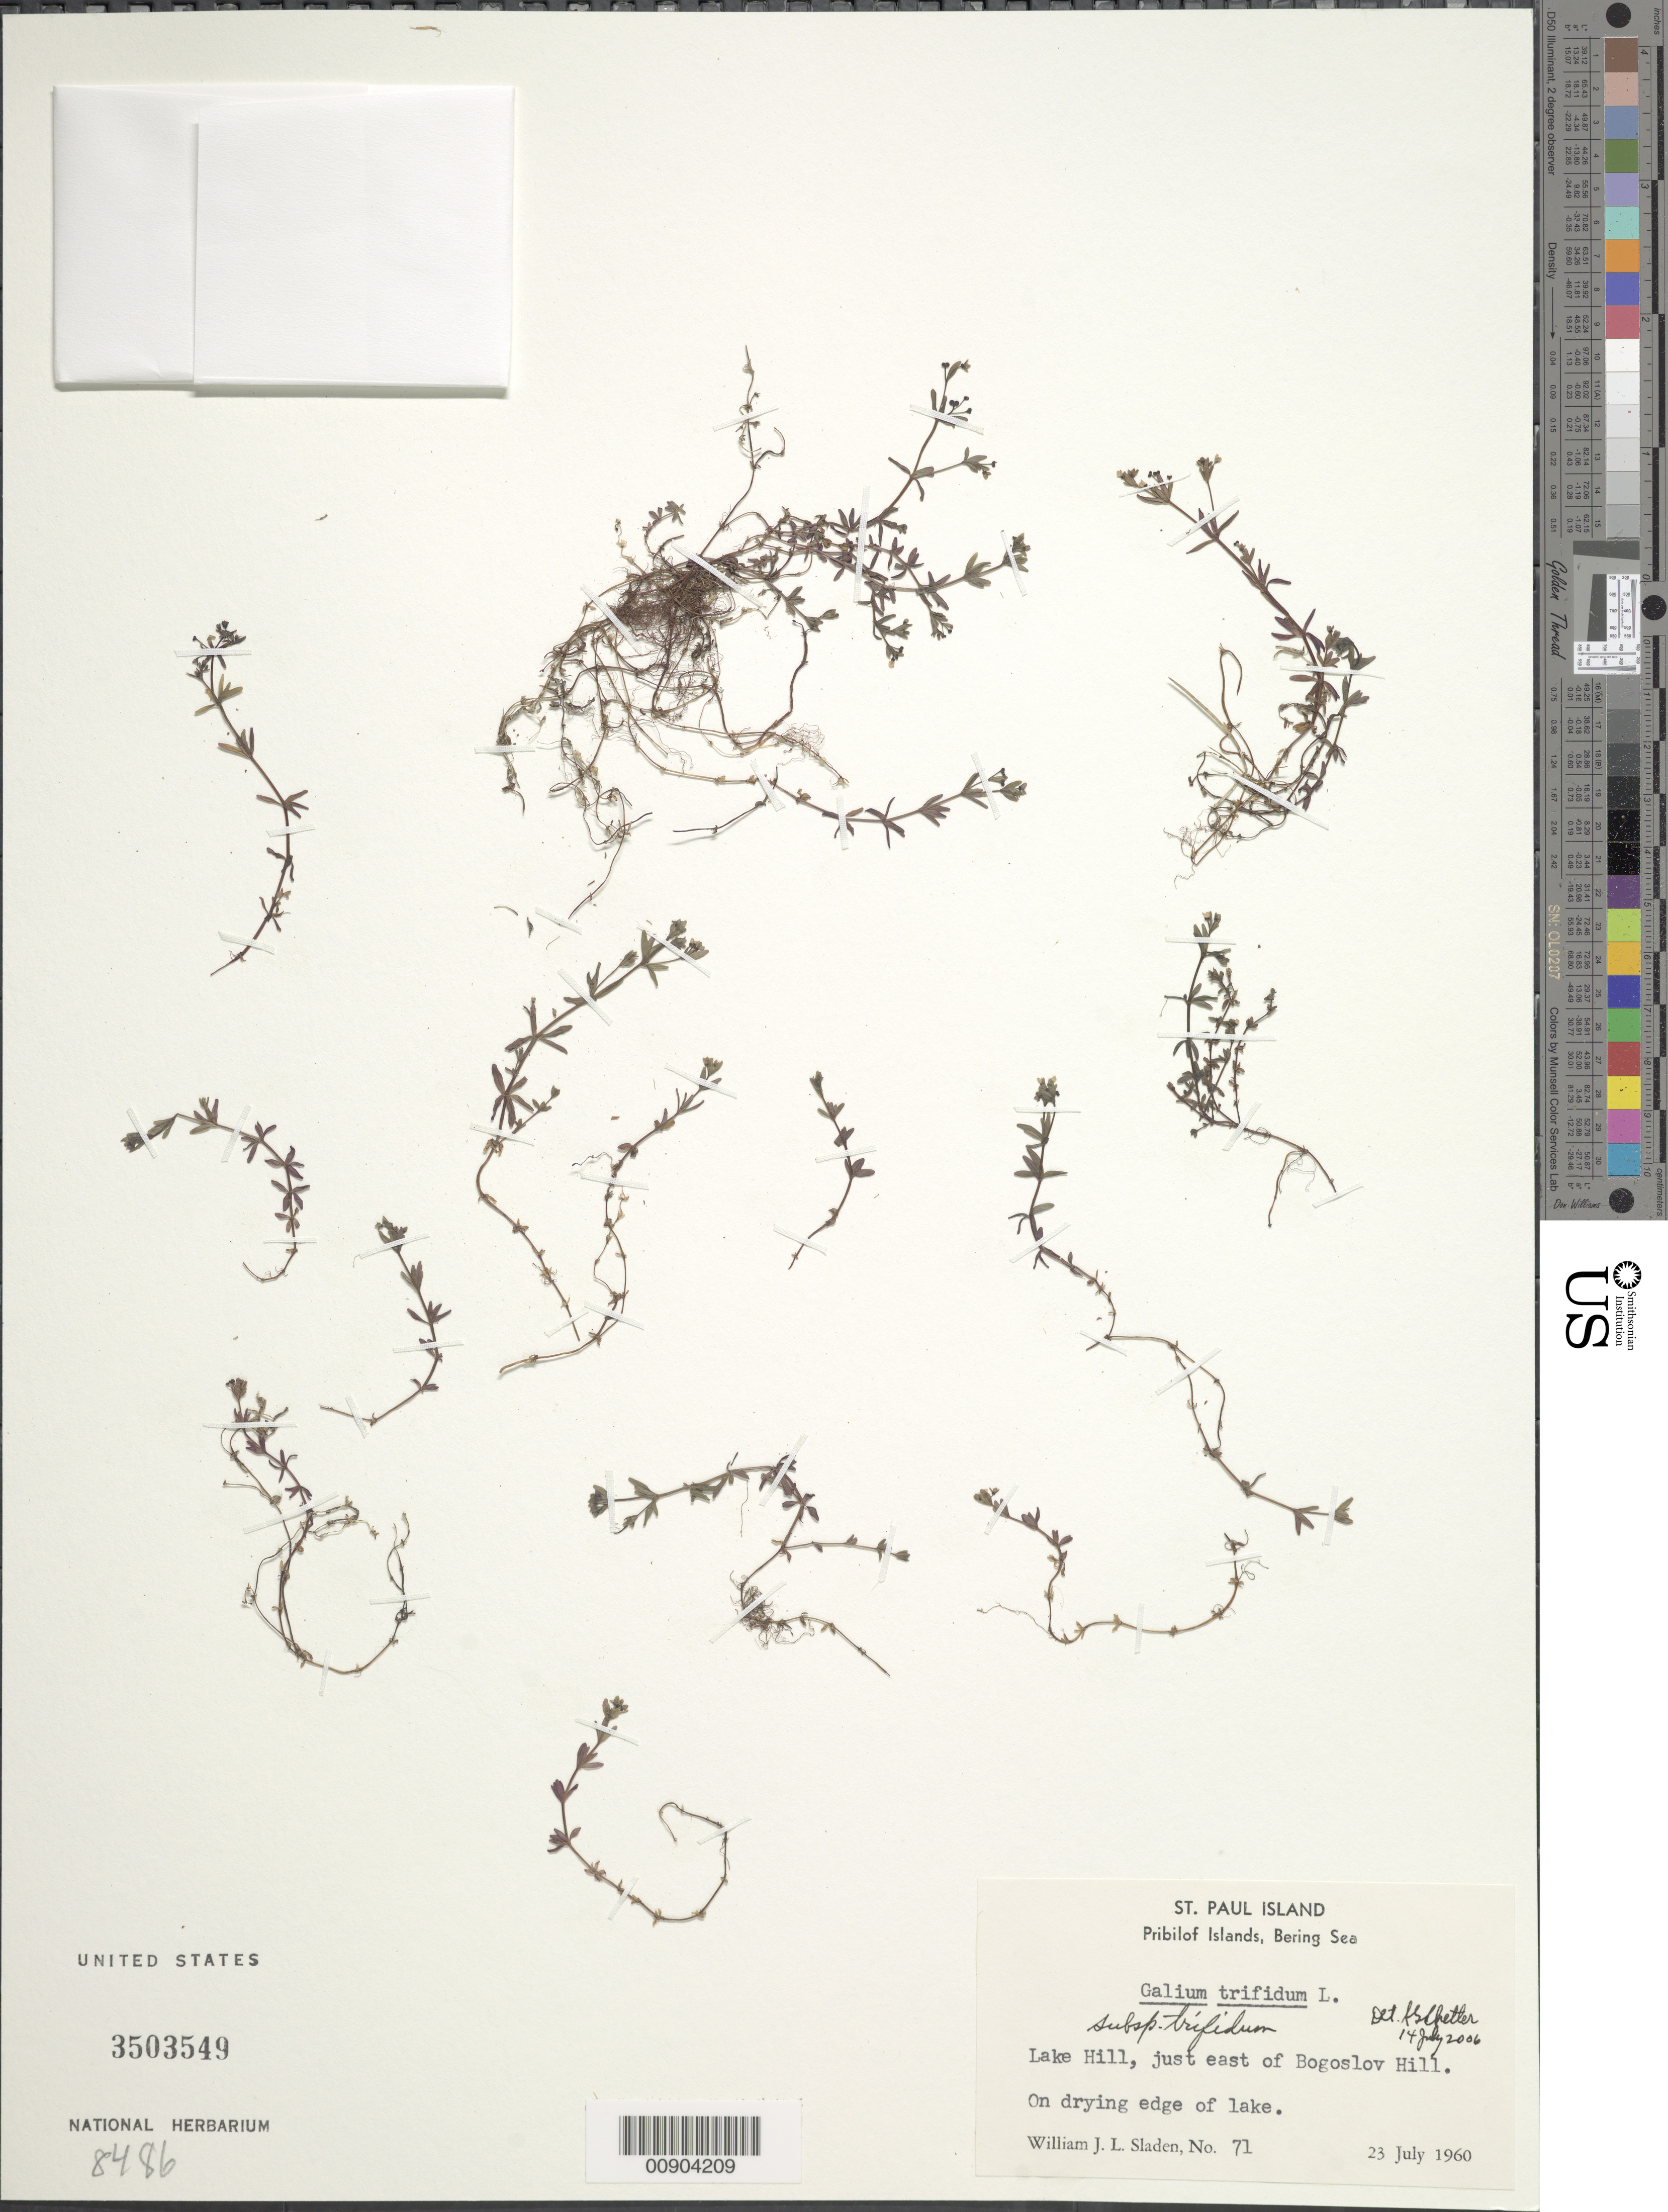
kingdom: Plantae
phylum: Tracheophyta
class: Magnoliopsida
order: Gentianales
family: Rubiaceae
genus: Galium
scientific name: Galium trifidum subsp. trifidum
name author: L.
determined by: Shetler, Stanwyn G., (US), NMNH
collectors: W. Sladen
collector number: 71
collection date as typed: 23 Jul 1960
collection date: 1960-07-23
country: United States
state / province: Alaska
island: St. Paul Island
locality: Lake Hill, just east of Bogoslov Hill., Bering Sea, Pribilof Islands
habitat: On drying edge of lake.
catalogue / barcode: US 3503549